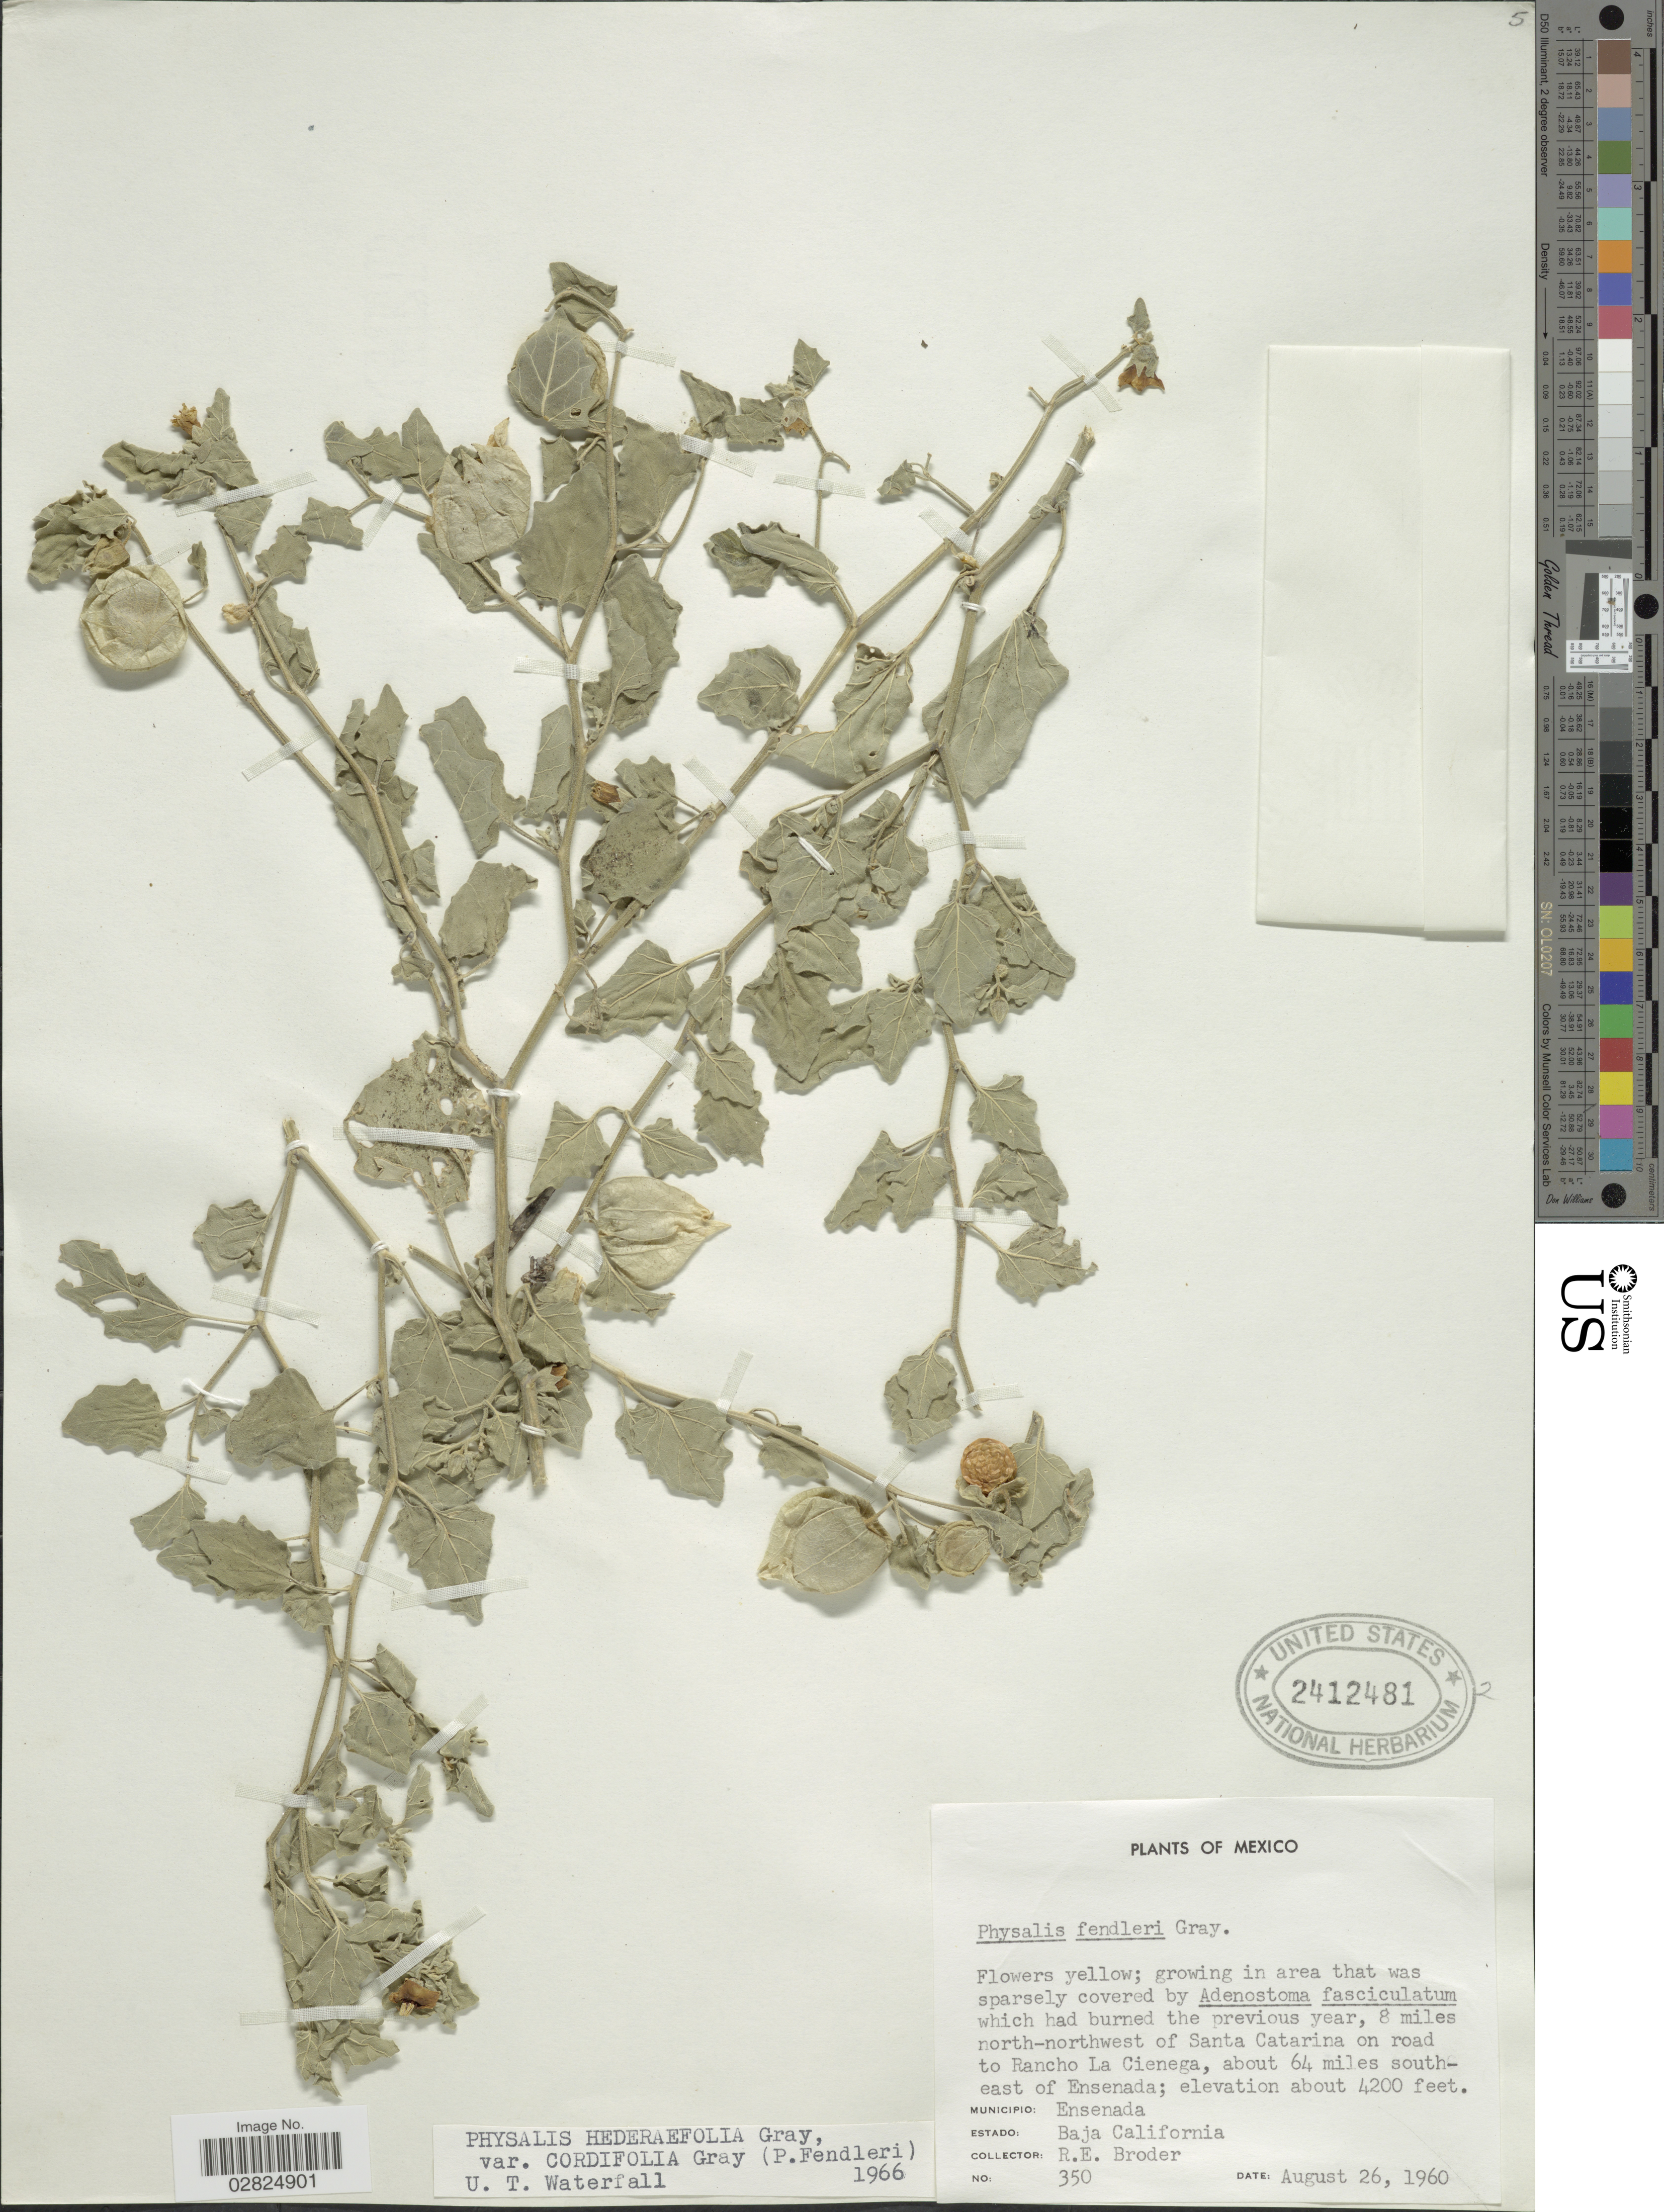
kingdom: Plantae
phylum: Tracheophyta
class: Magnoliopsida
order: Solanales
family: Solanaceae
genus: Physalis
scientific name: Physalis hederifolia var. cordifolia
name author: (A. Gray) Waterf.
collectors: R. Broder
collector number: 350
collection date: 1960-08-26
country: Mexico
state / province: Baja California Norte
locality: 8 miles north-northwest of Santa Catarina on road to Rancho La Cienega, about 64 miles south-east of Ensenada. Municipio: Ensenada.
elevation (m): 1280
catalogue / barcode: US 2412481